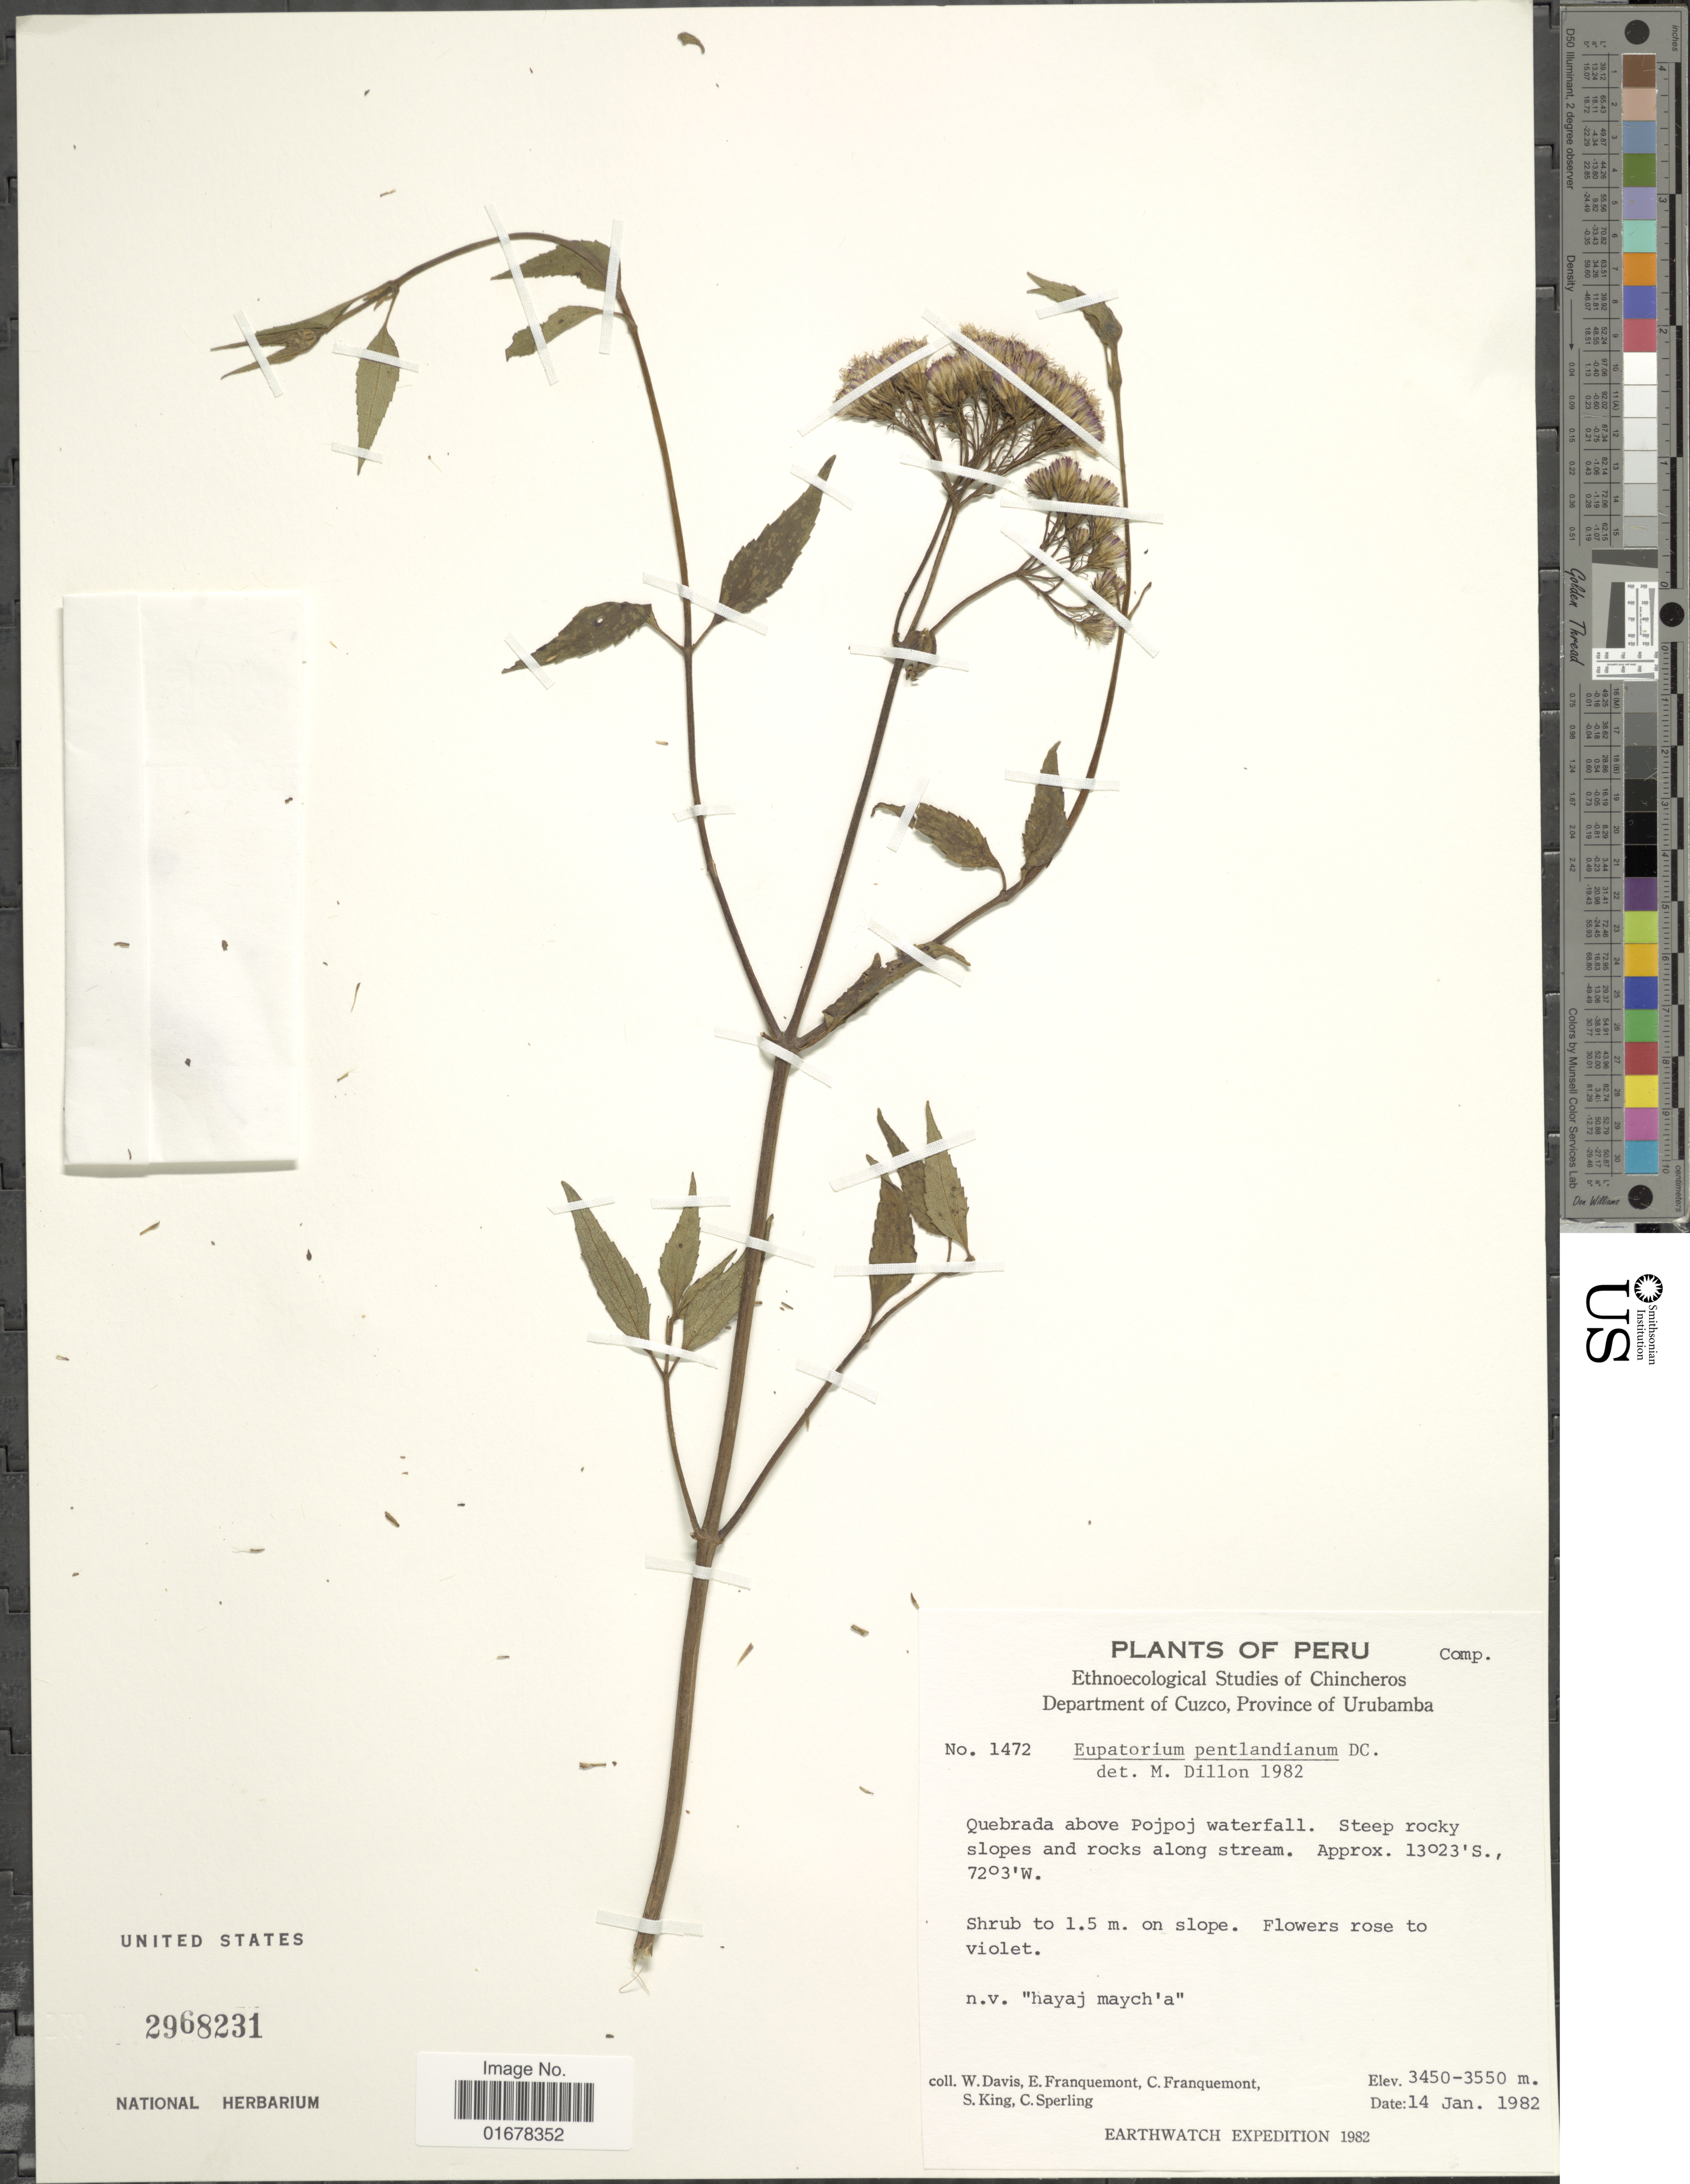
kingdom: Plantae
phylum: Tracheophyta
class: Magnoliopsida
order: Asterales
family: Asteraceae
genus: Ageratina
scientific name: Ageratina pentlandiana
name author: (DC.) R.M. King & H. Rob.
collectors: W. Davis, E. Franquemont, C. Franquemont, S. King & C. Sperling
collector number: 1472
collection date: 1982-01-14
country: Peru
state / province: Cusco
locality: Department of Cusco, Province of Urubamba, Quebrada above Pojpoj waterfall, Steep rocky slopes and rocks along stream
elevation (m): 3450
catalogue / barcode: US 2968231